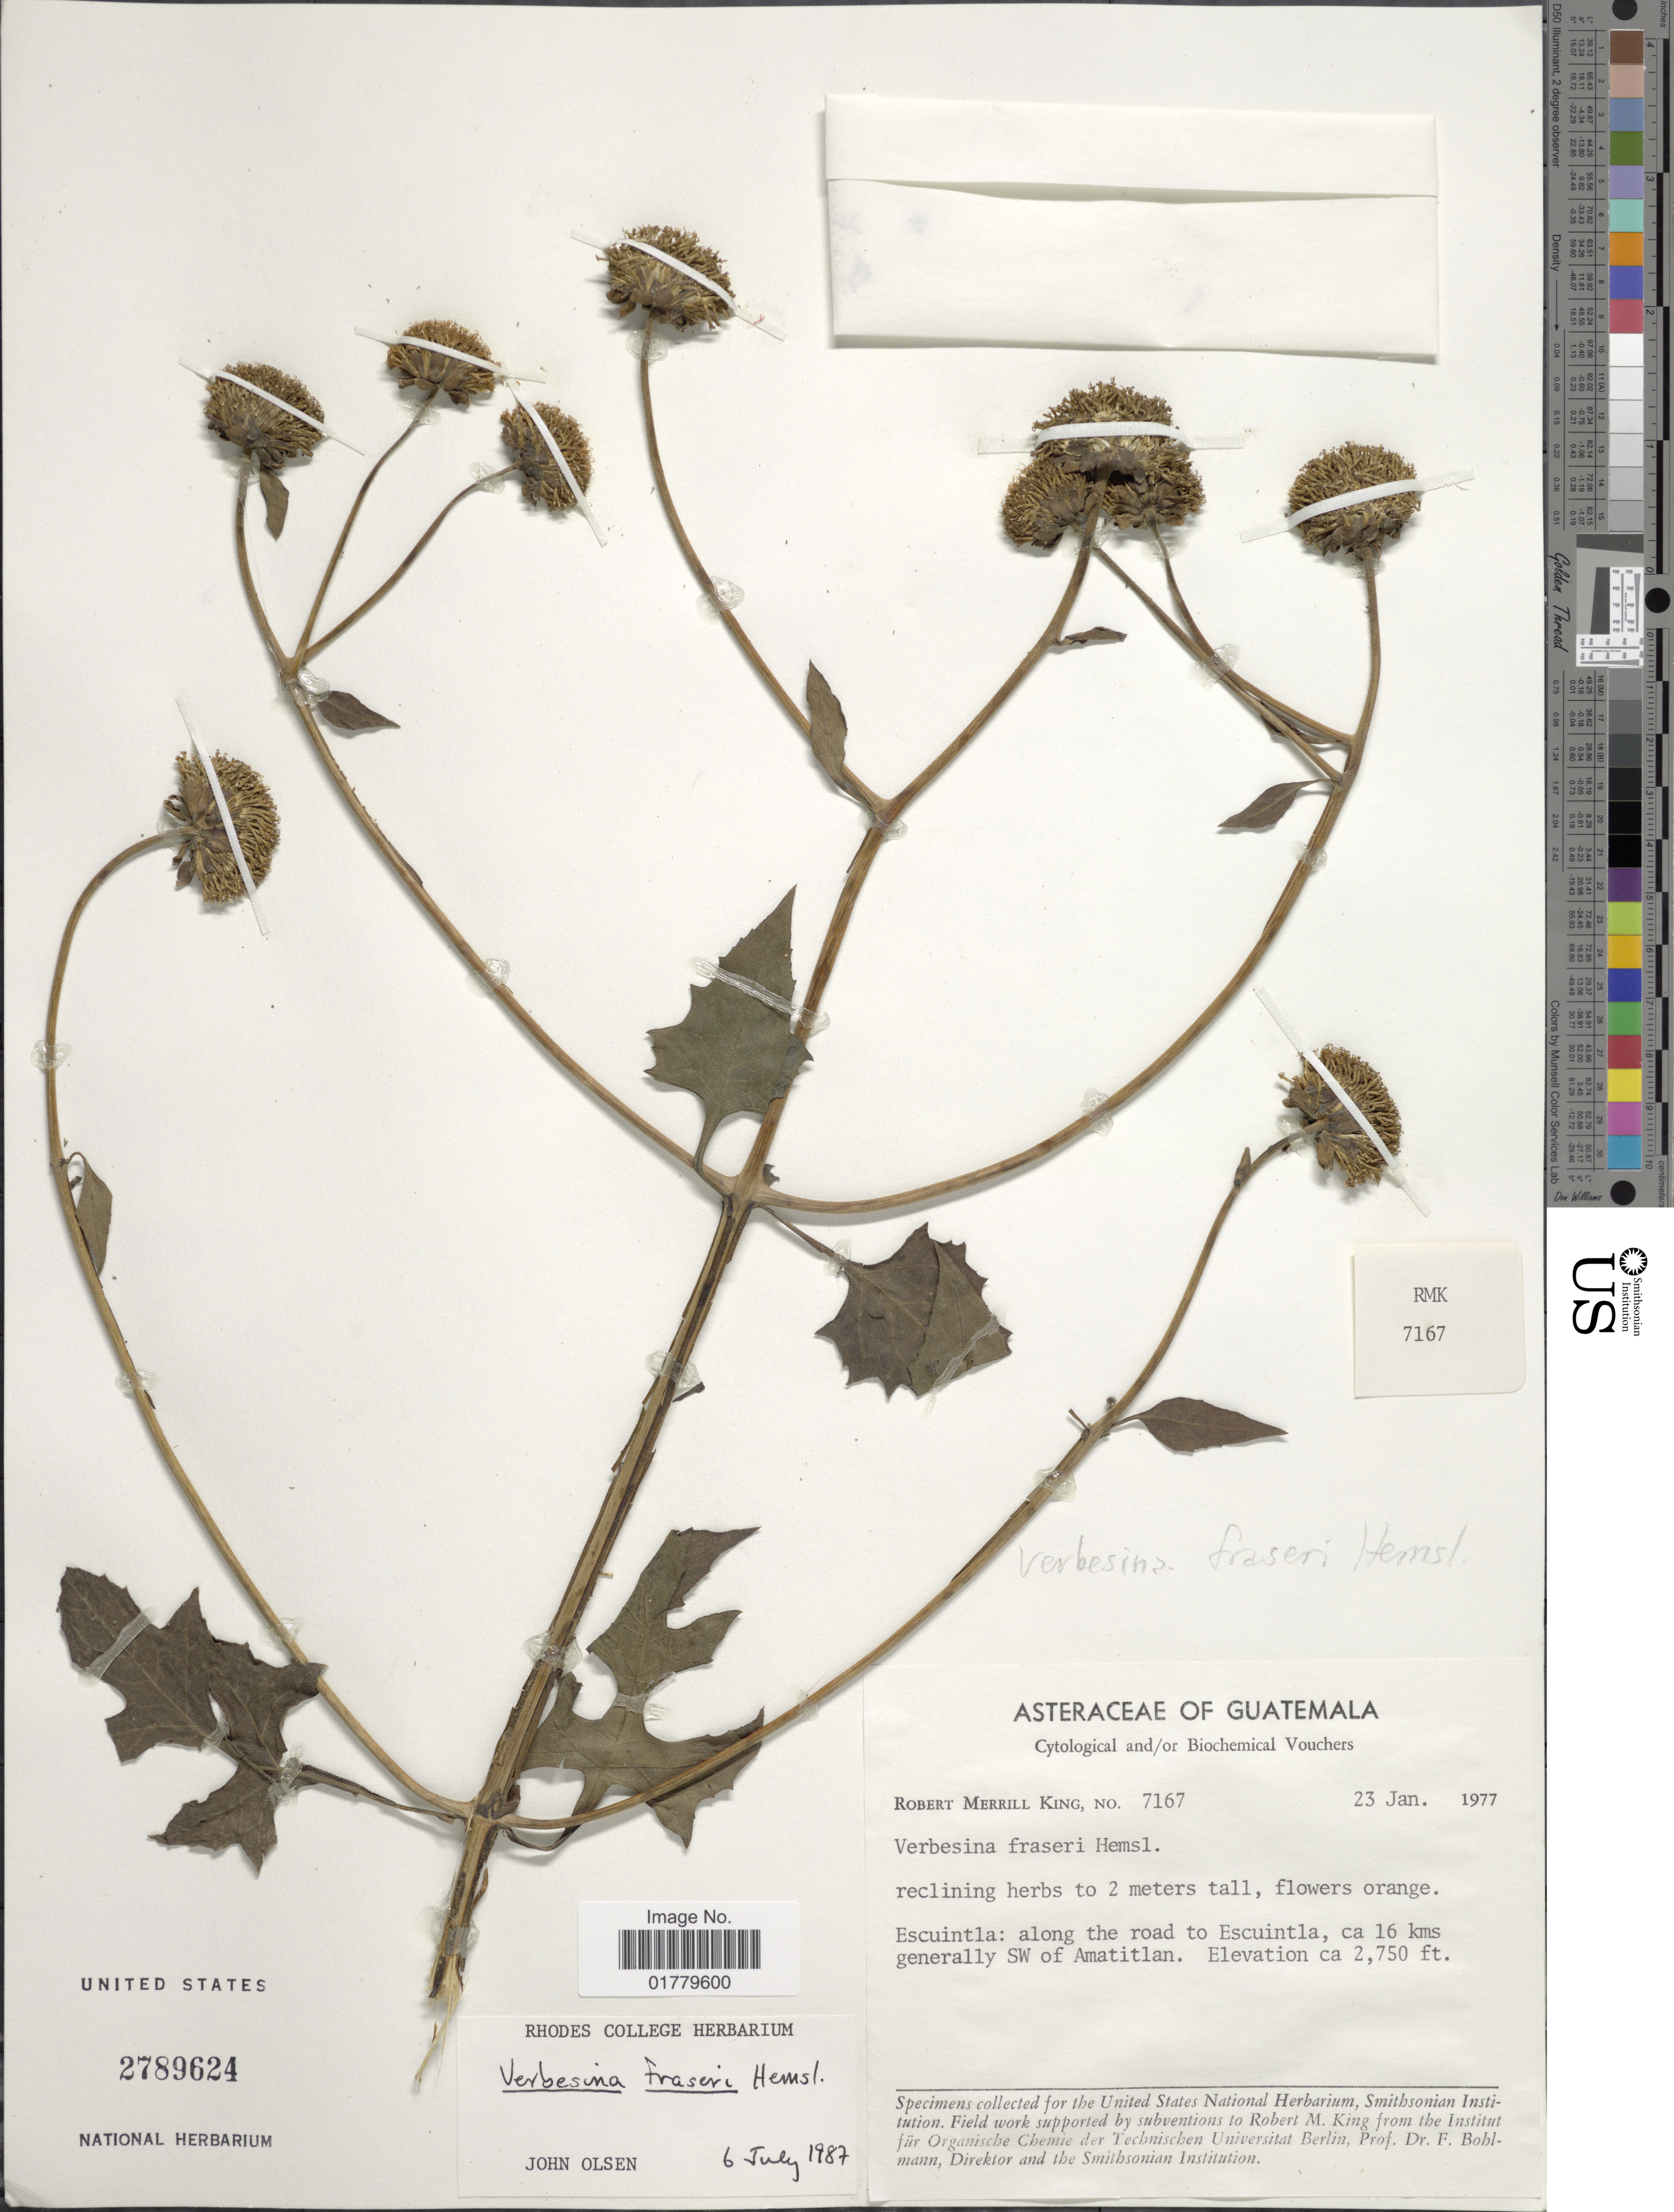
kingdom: Plantae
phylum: Tracheophyta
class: Magnoliopsida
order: Asterales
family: Asteraceae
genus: Verbesina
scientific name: Verbesina fraseri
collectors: R. M. King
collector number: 7167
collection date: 1977-01-23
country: Guatemala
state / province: Escuintla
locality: Escuintla: along the road to Escuintla, ca 16 kms generally SW of Amatitlan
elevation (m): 838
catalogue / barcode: US 2789624